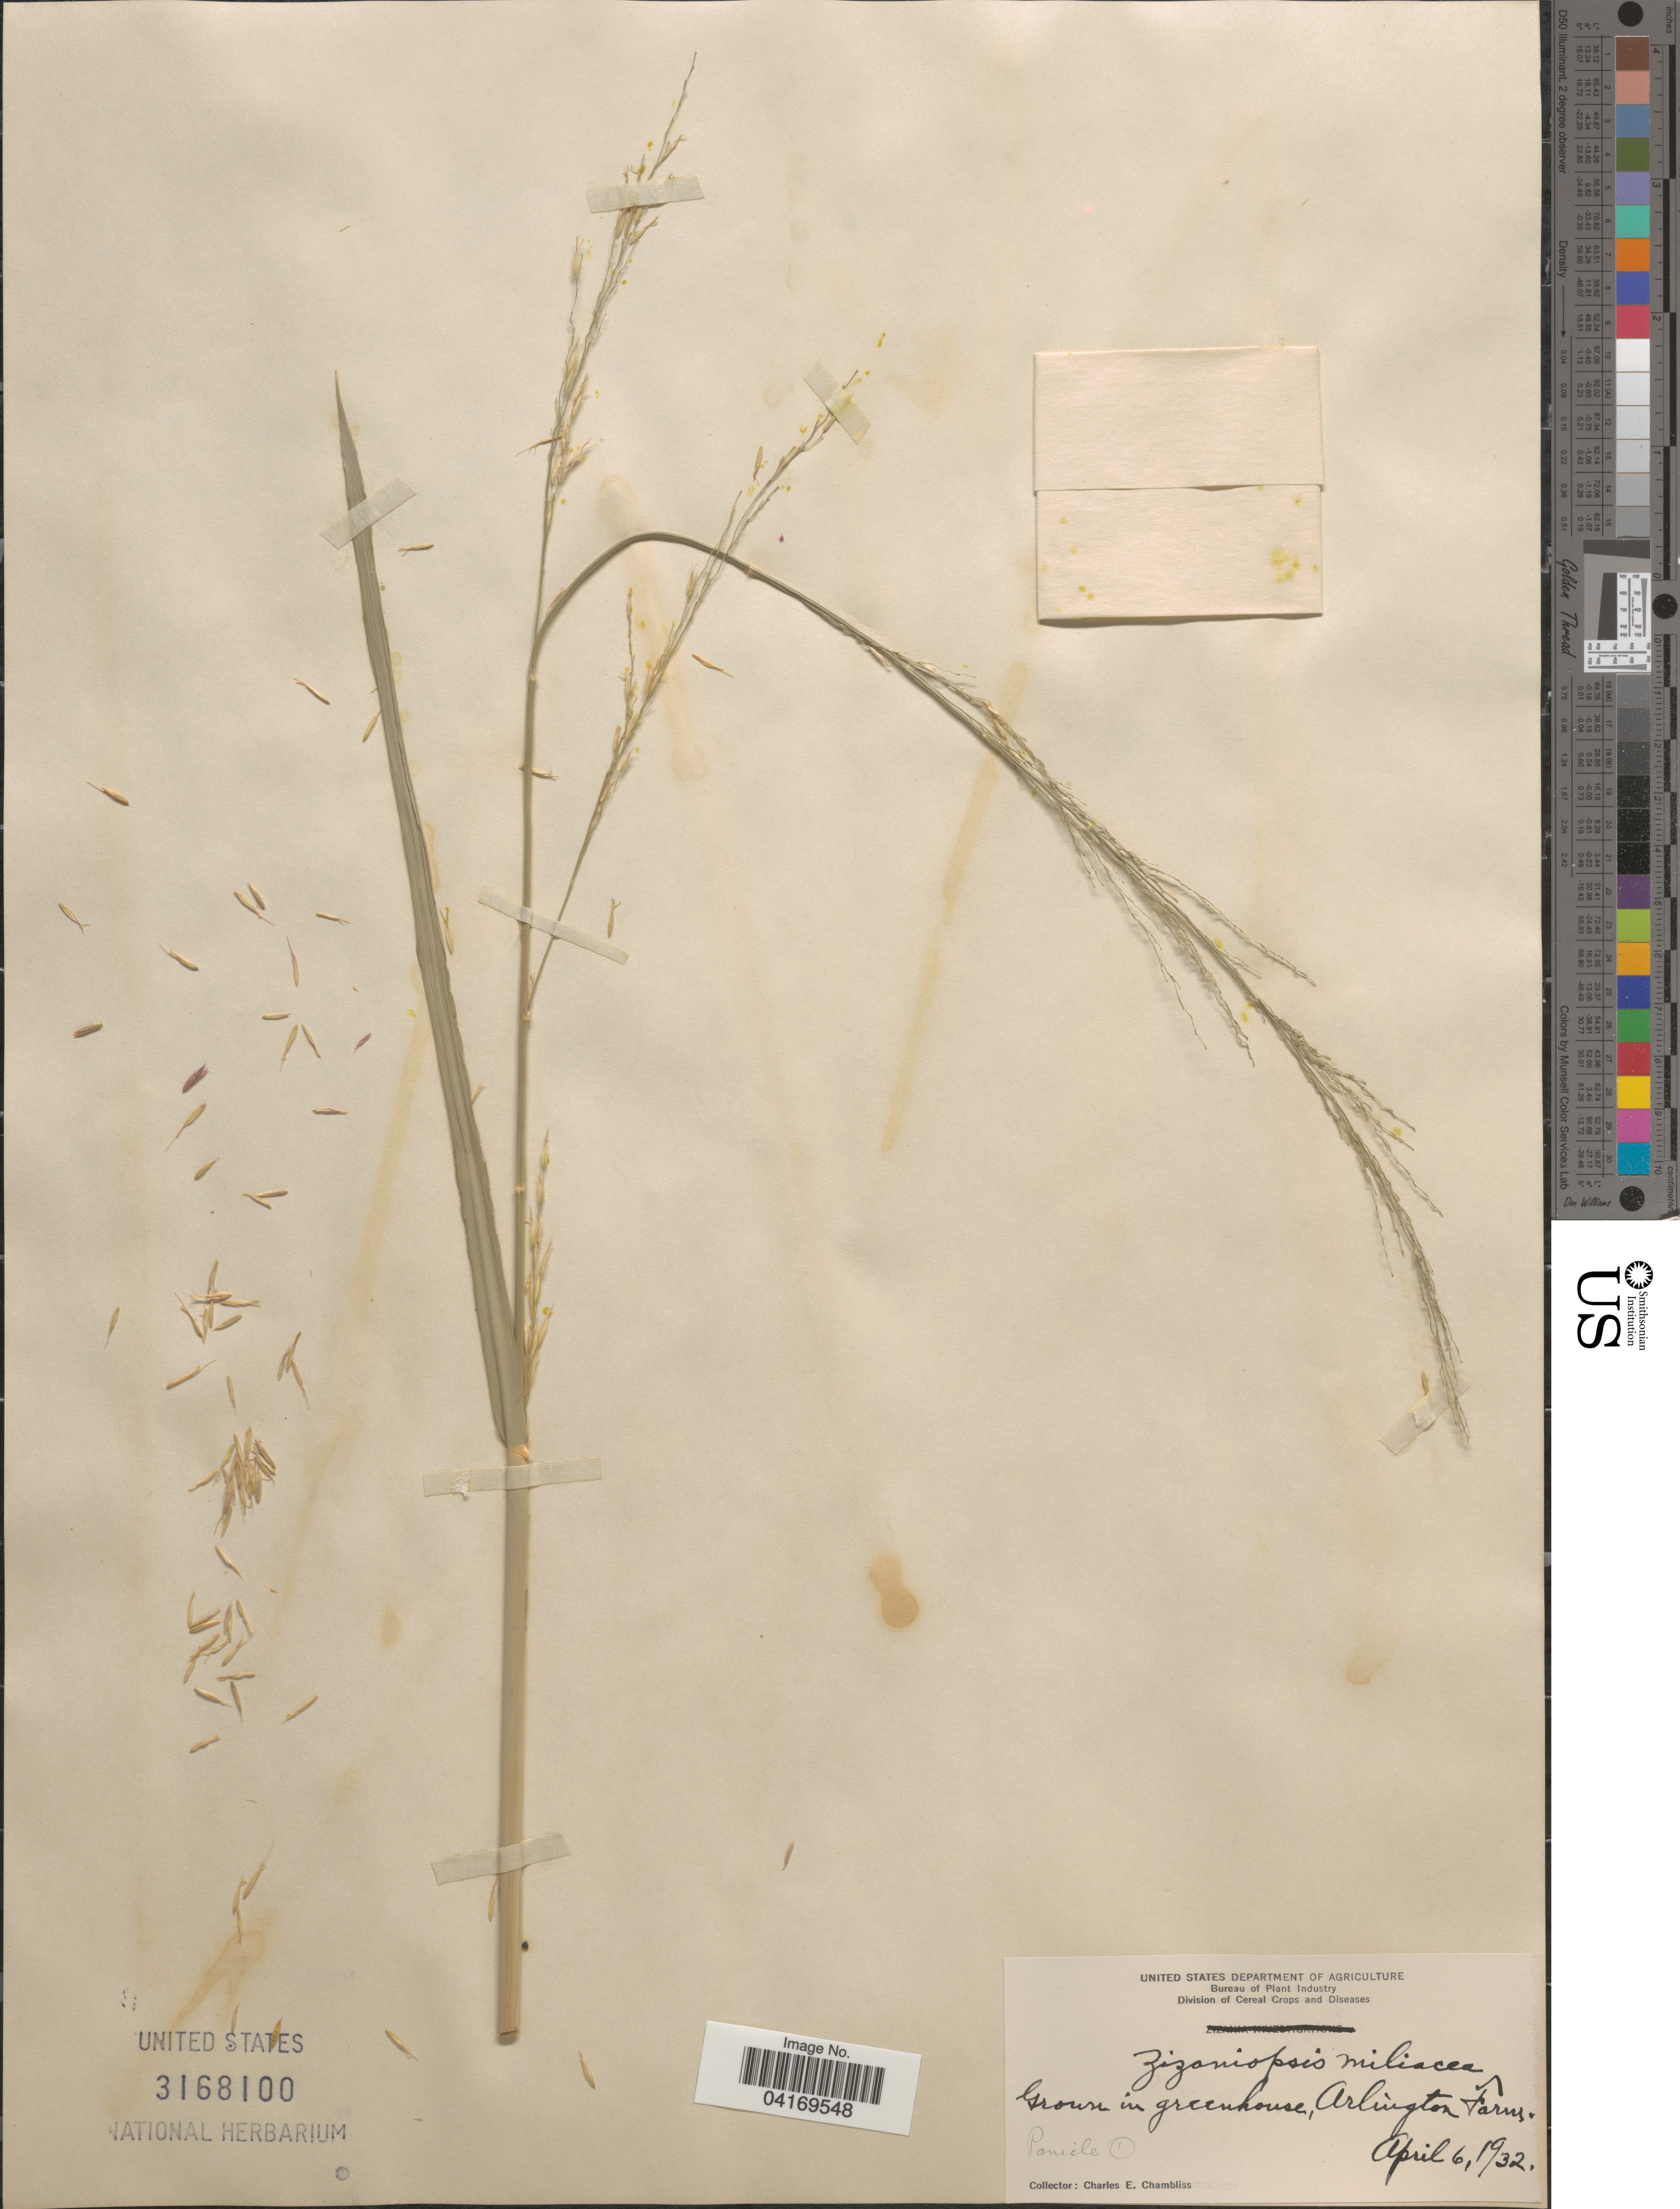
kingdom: Plantae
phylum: Tracheophyta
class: Liliopsida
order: Poales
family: Poaceae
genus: Zizaniopsis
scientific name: Zizaniopsis miliacea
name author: (Michx.) Döll & Asch.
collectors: C. Chambliss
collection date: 1932-04-06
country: United States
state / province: Virginia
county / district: Arlington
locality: In greenhouse, Arlington Farm.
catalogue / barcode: US 3168100